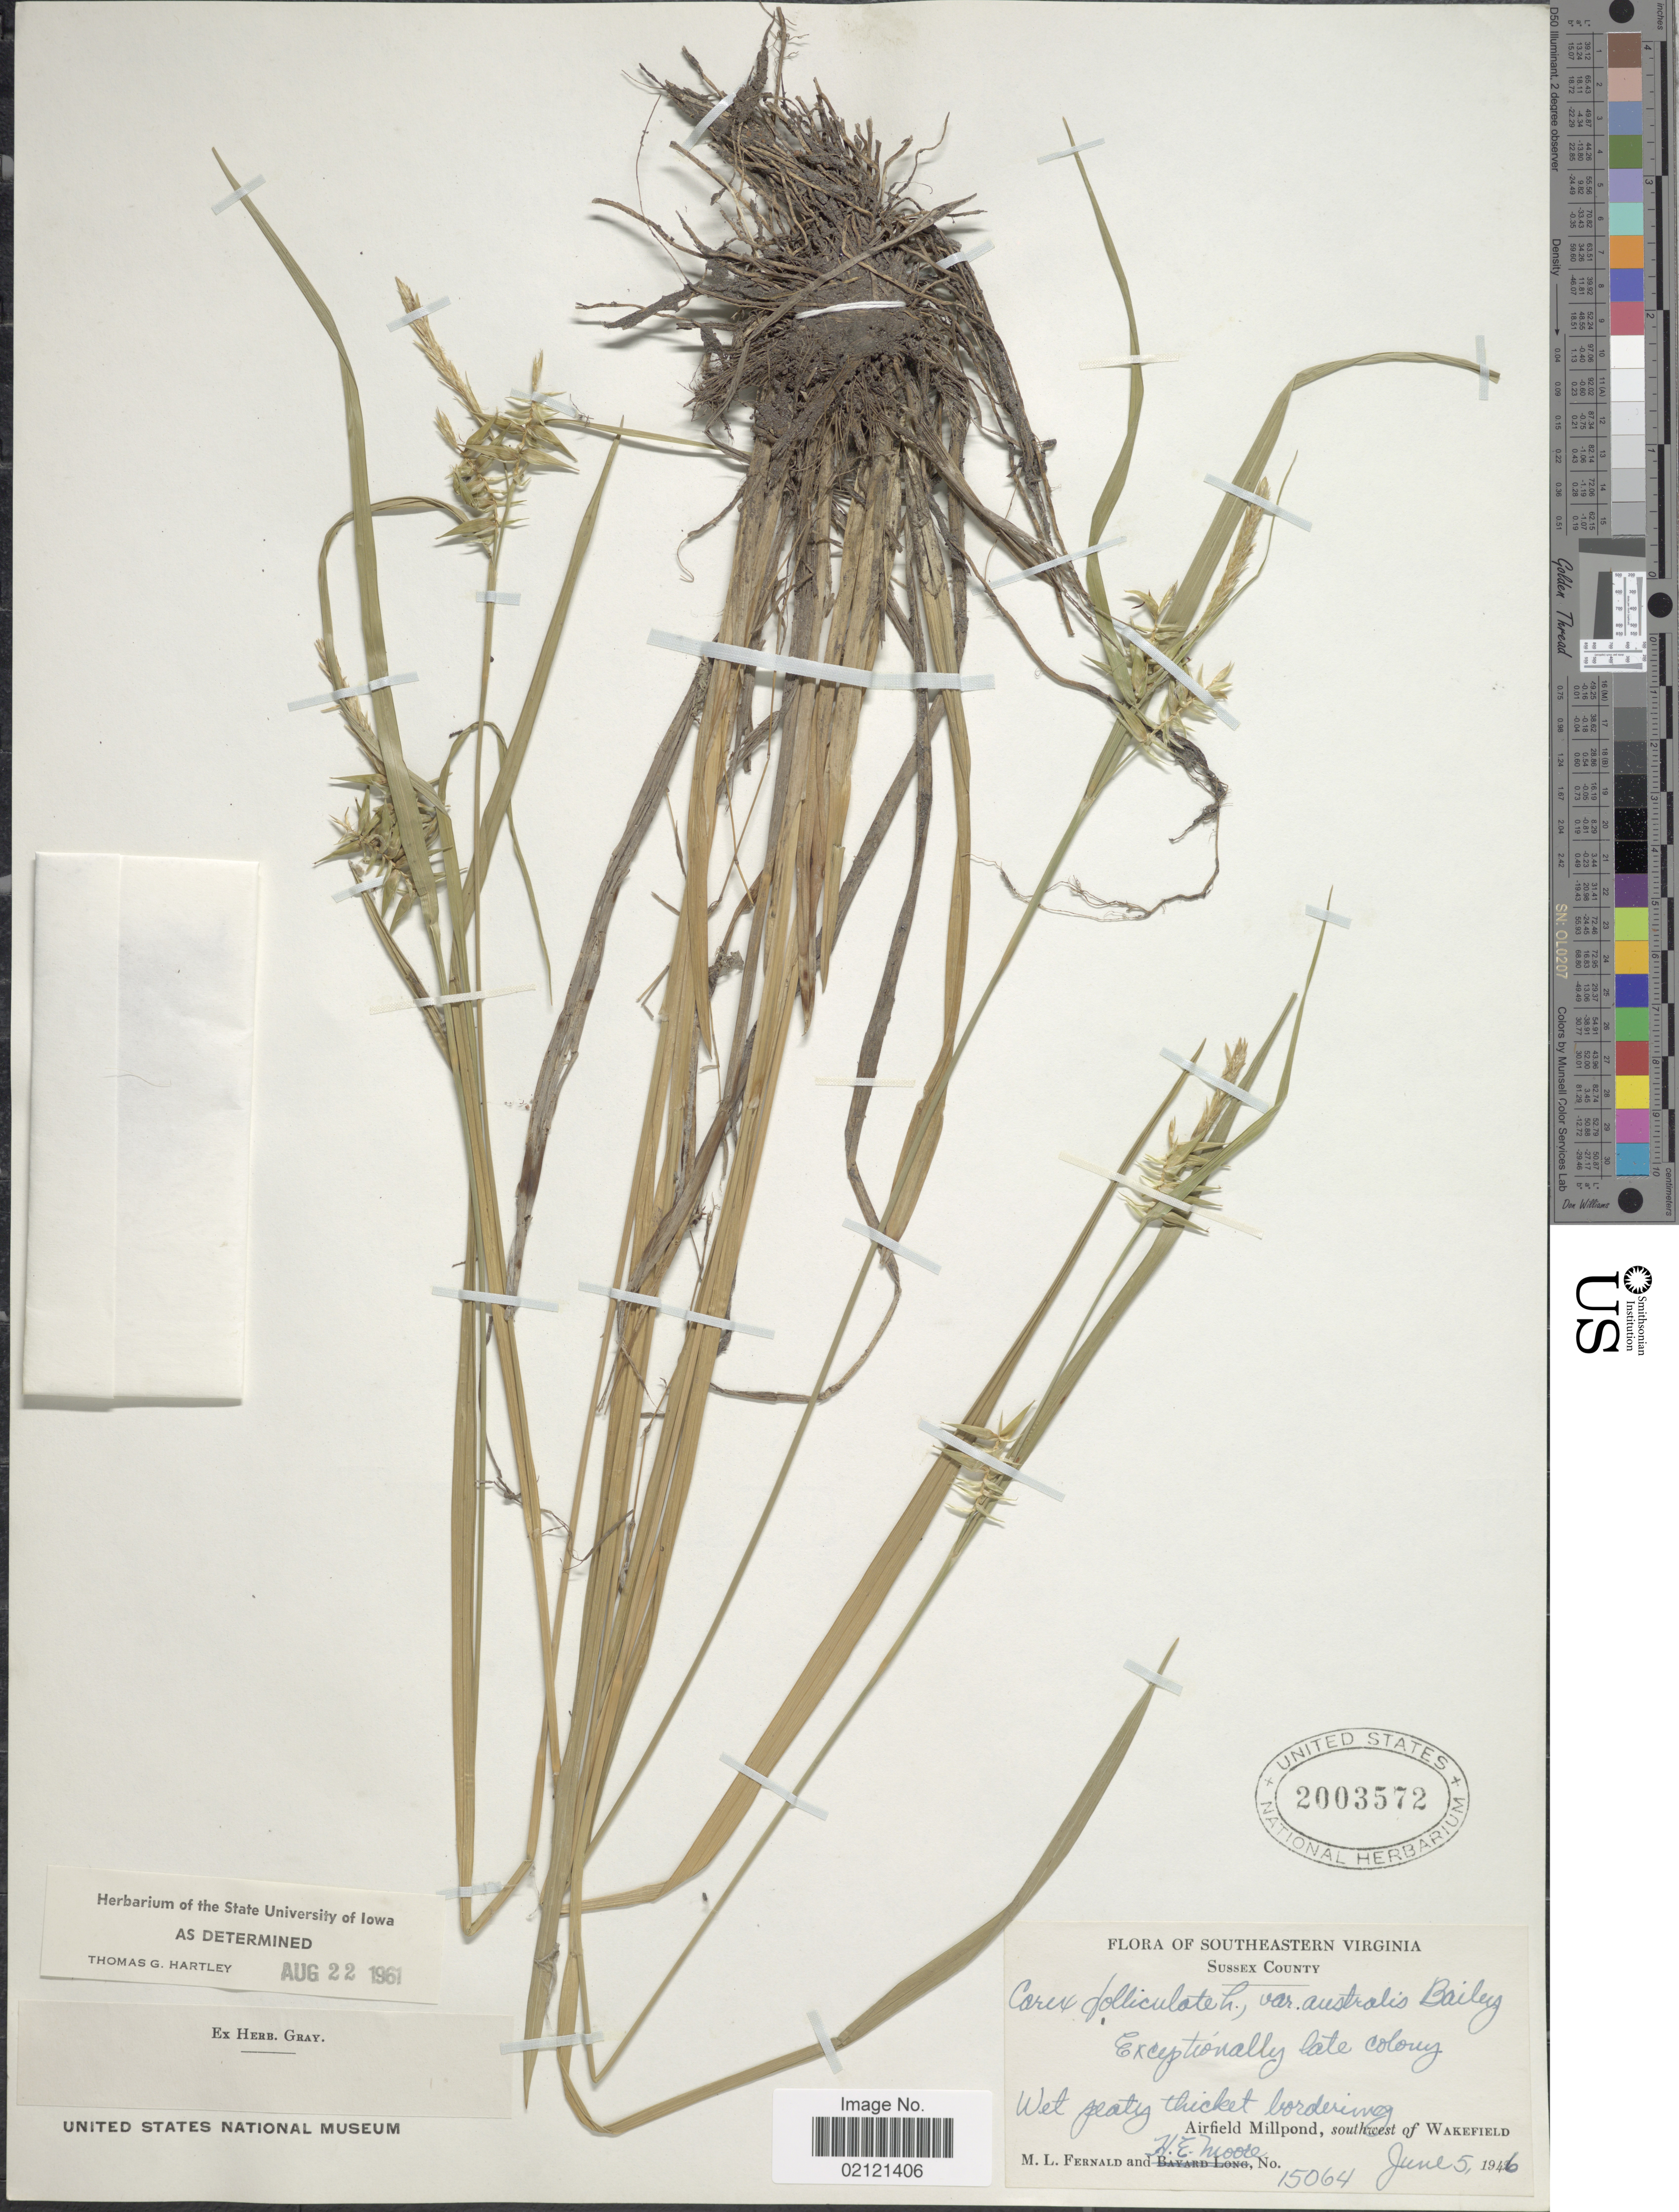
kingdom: Plantae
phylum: Tracheophyta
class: Liliopsida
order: Poales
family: Cyperaceae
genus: Carex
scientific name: Carex lonchocarpa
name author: Willd. ex Spreng.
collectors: M. L. Fernald & H. Moore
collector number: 15064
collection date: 1946-06-05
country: United States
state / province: Virginia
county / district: Sussex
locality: Southeastern Virginia, Sussex County, wet peaty thicket bordering, Airfield Millpond, southwest of Wakefield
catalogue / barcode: US 2003572